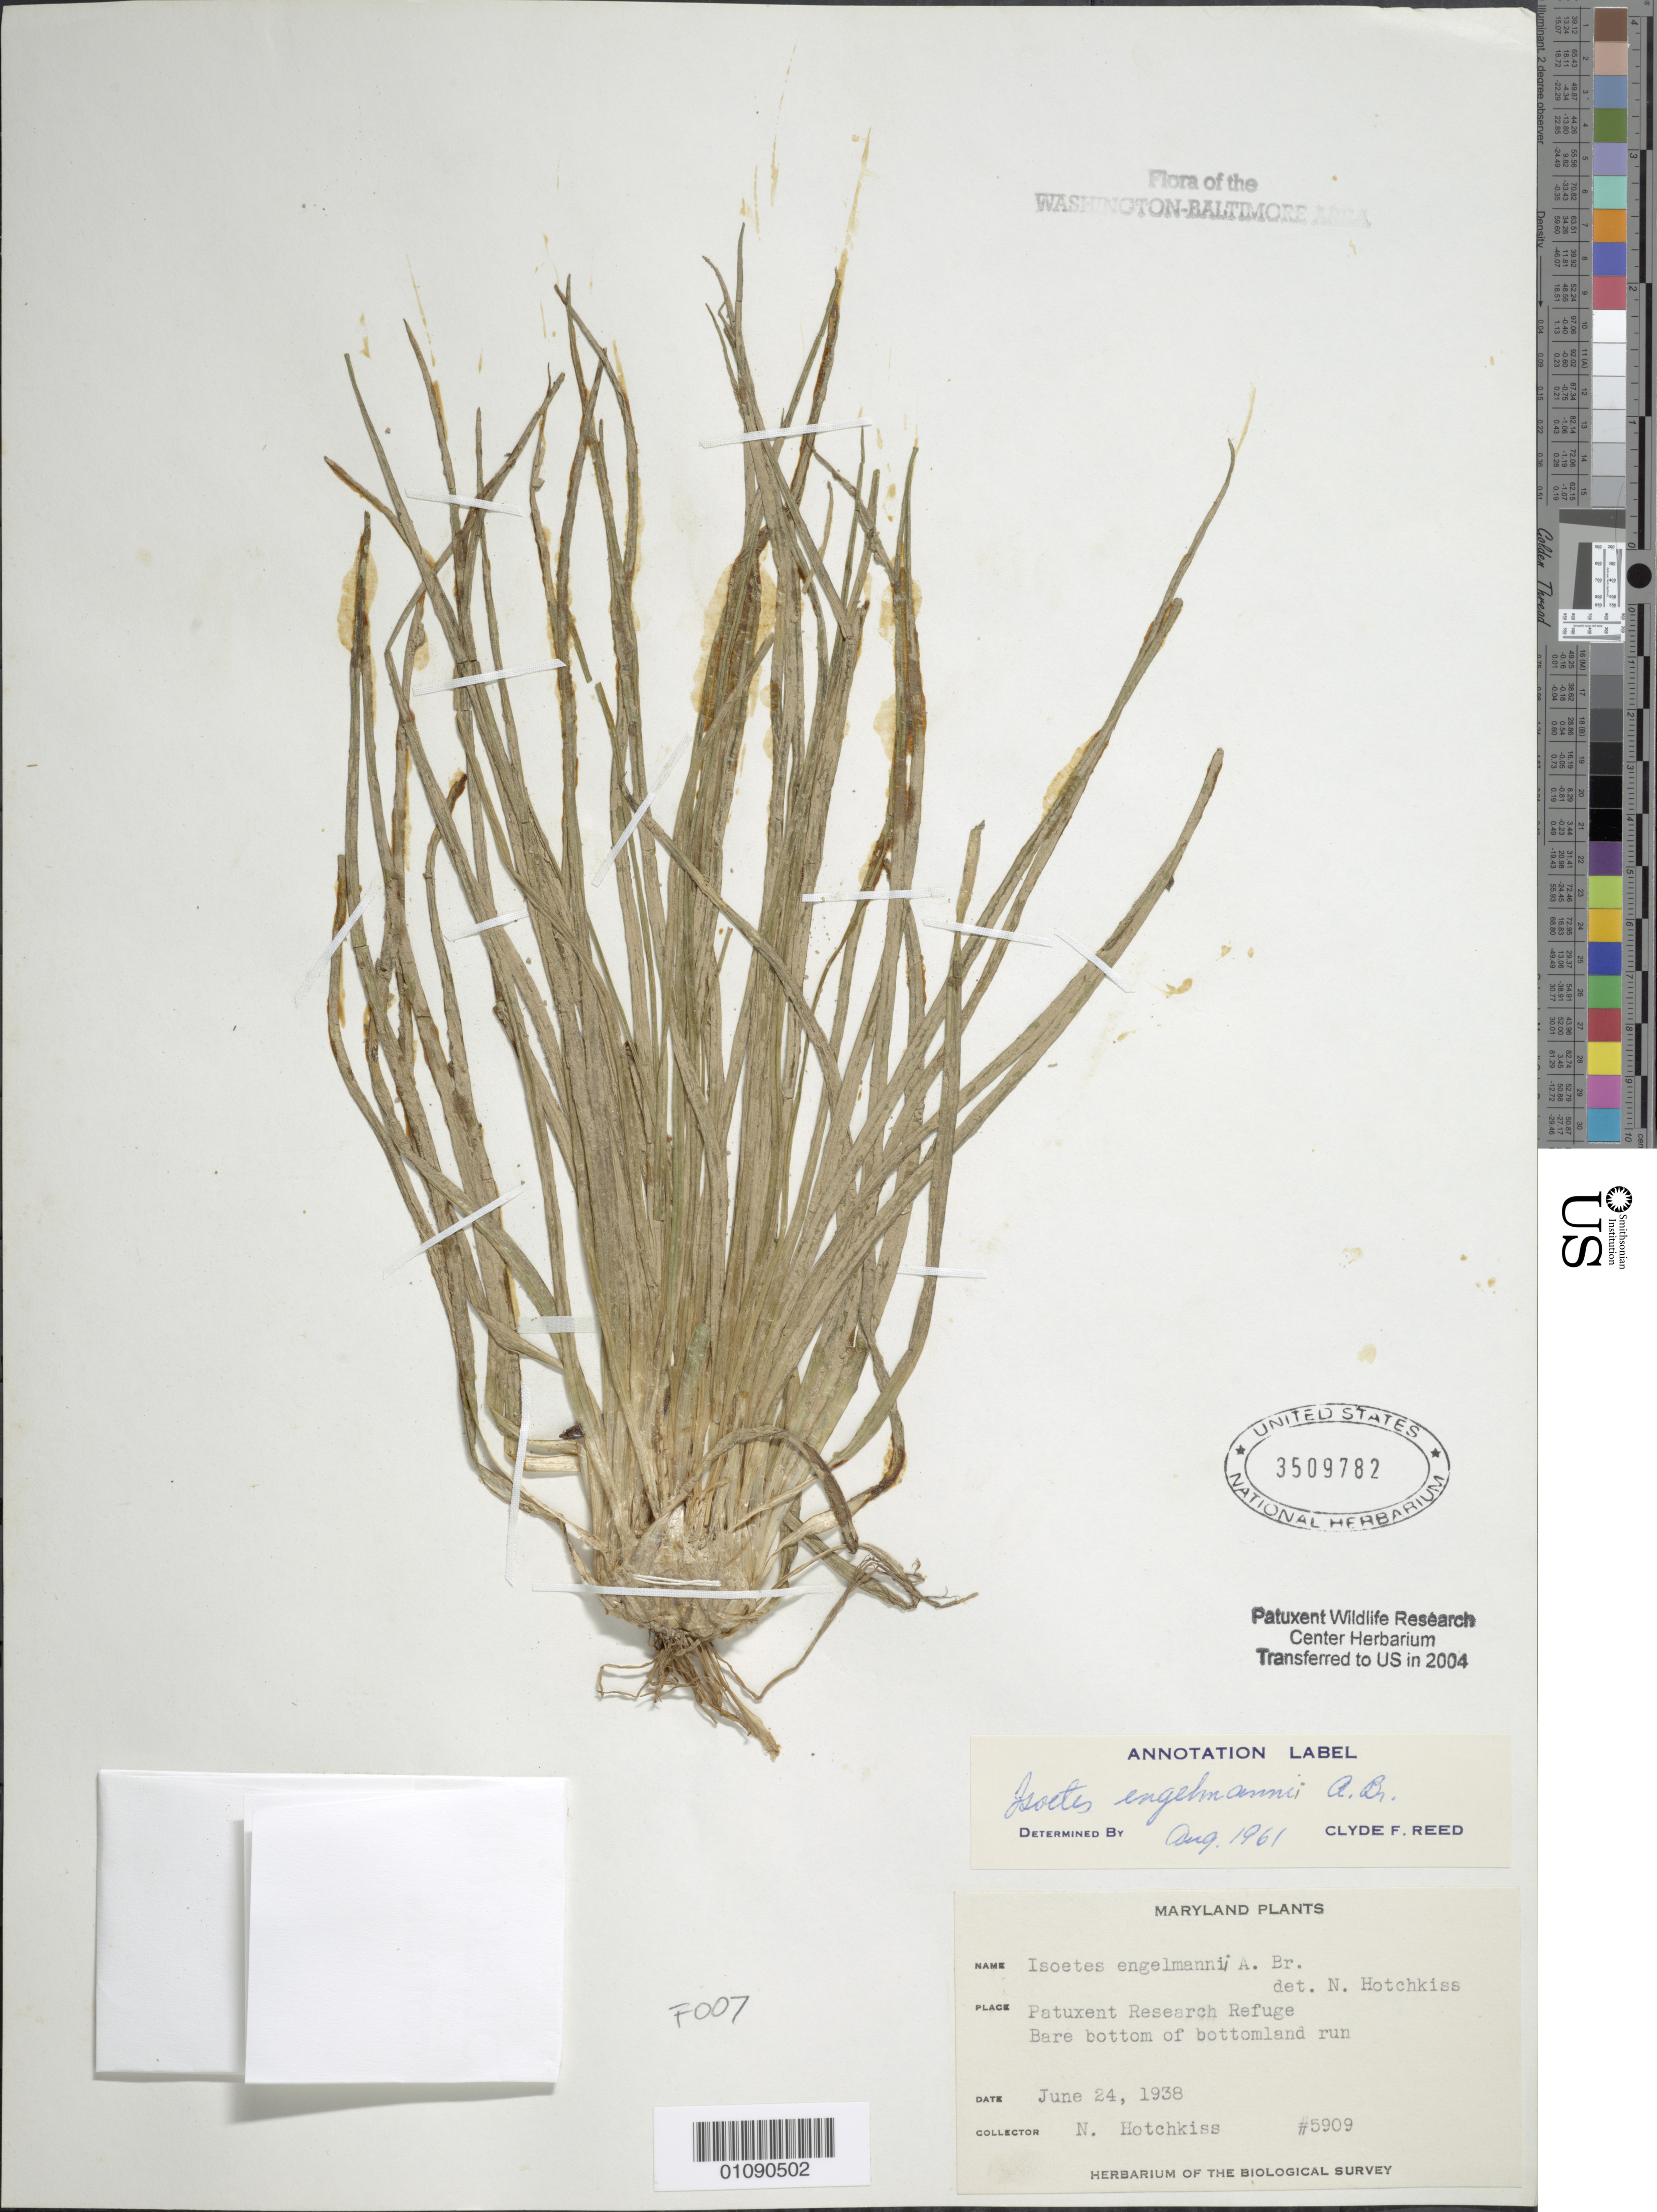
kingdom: Plantae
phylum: Tracheophyta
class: Lycopodiopsida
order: Isoetales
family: Isoetaceae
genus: Isoetes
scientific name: Isoetes engelmannii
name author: A. Braun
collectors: N. Hotchkiss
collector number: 5909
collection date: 1938-06-24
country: United States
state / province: Maryland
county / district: Prince George's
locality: Patuxent Wildlife Refuge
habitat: Bare bottom of bottomland run.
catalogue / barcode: US 3509782